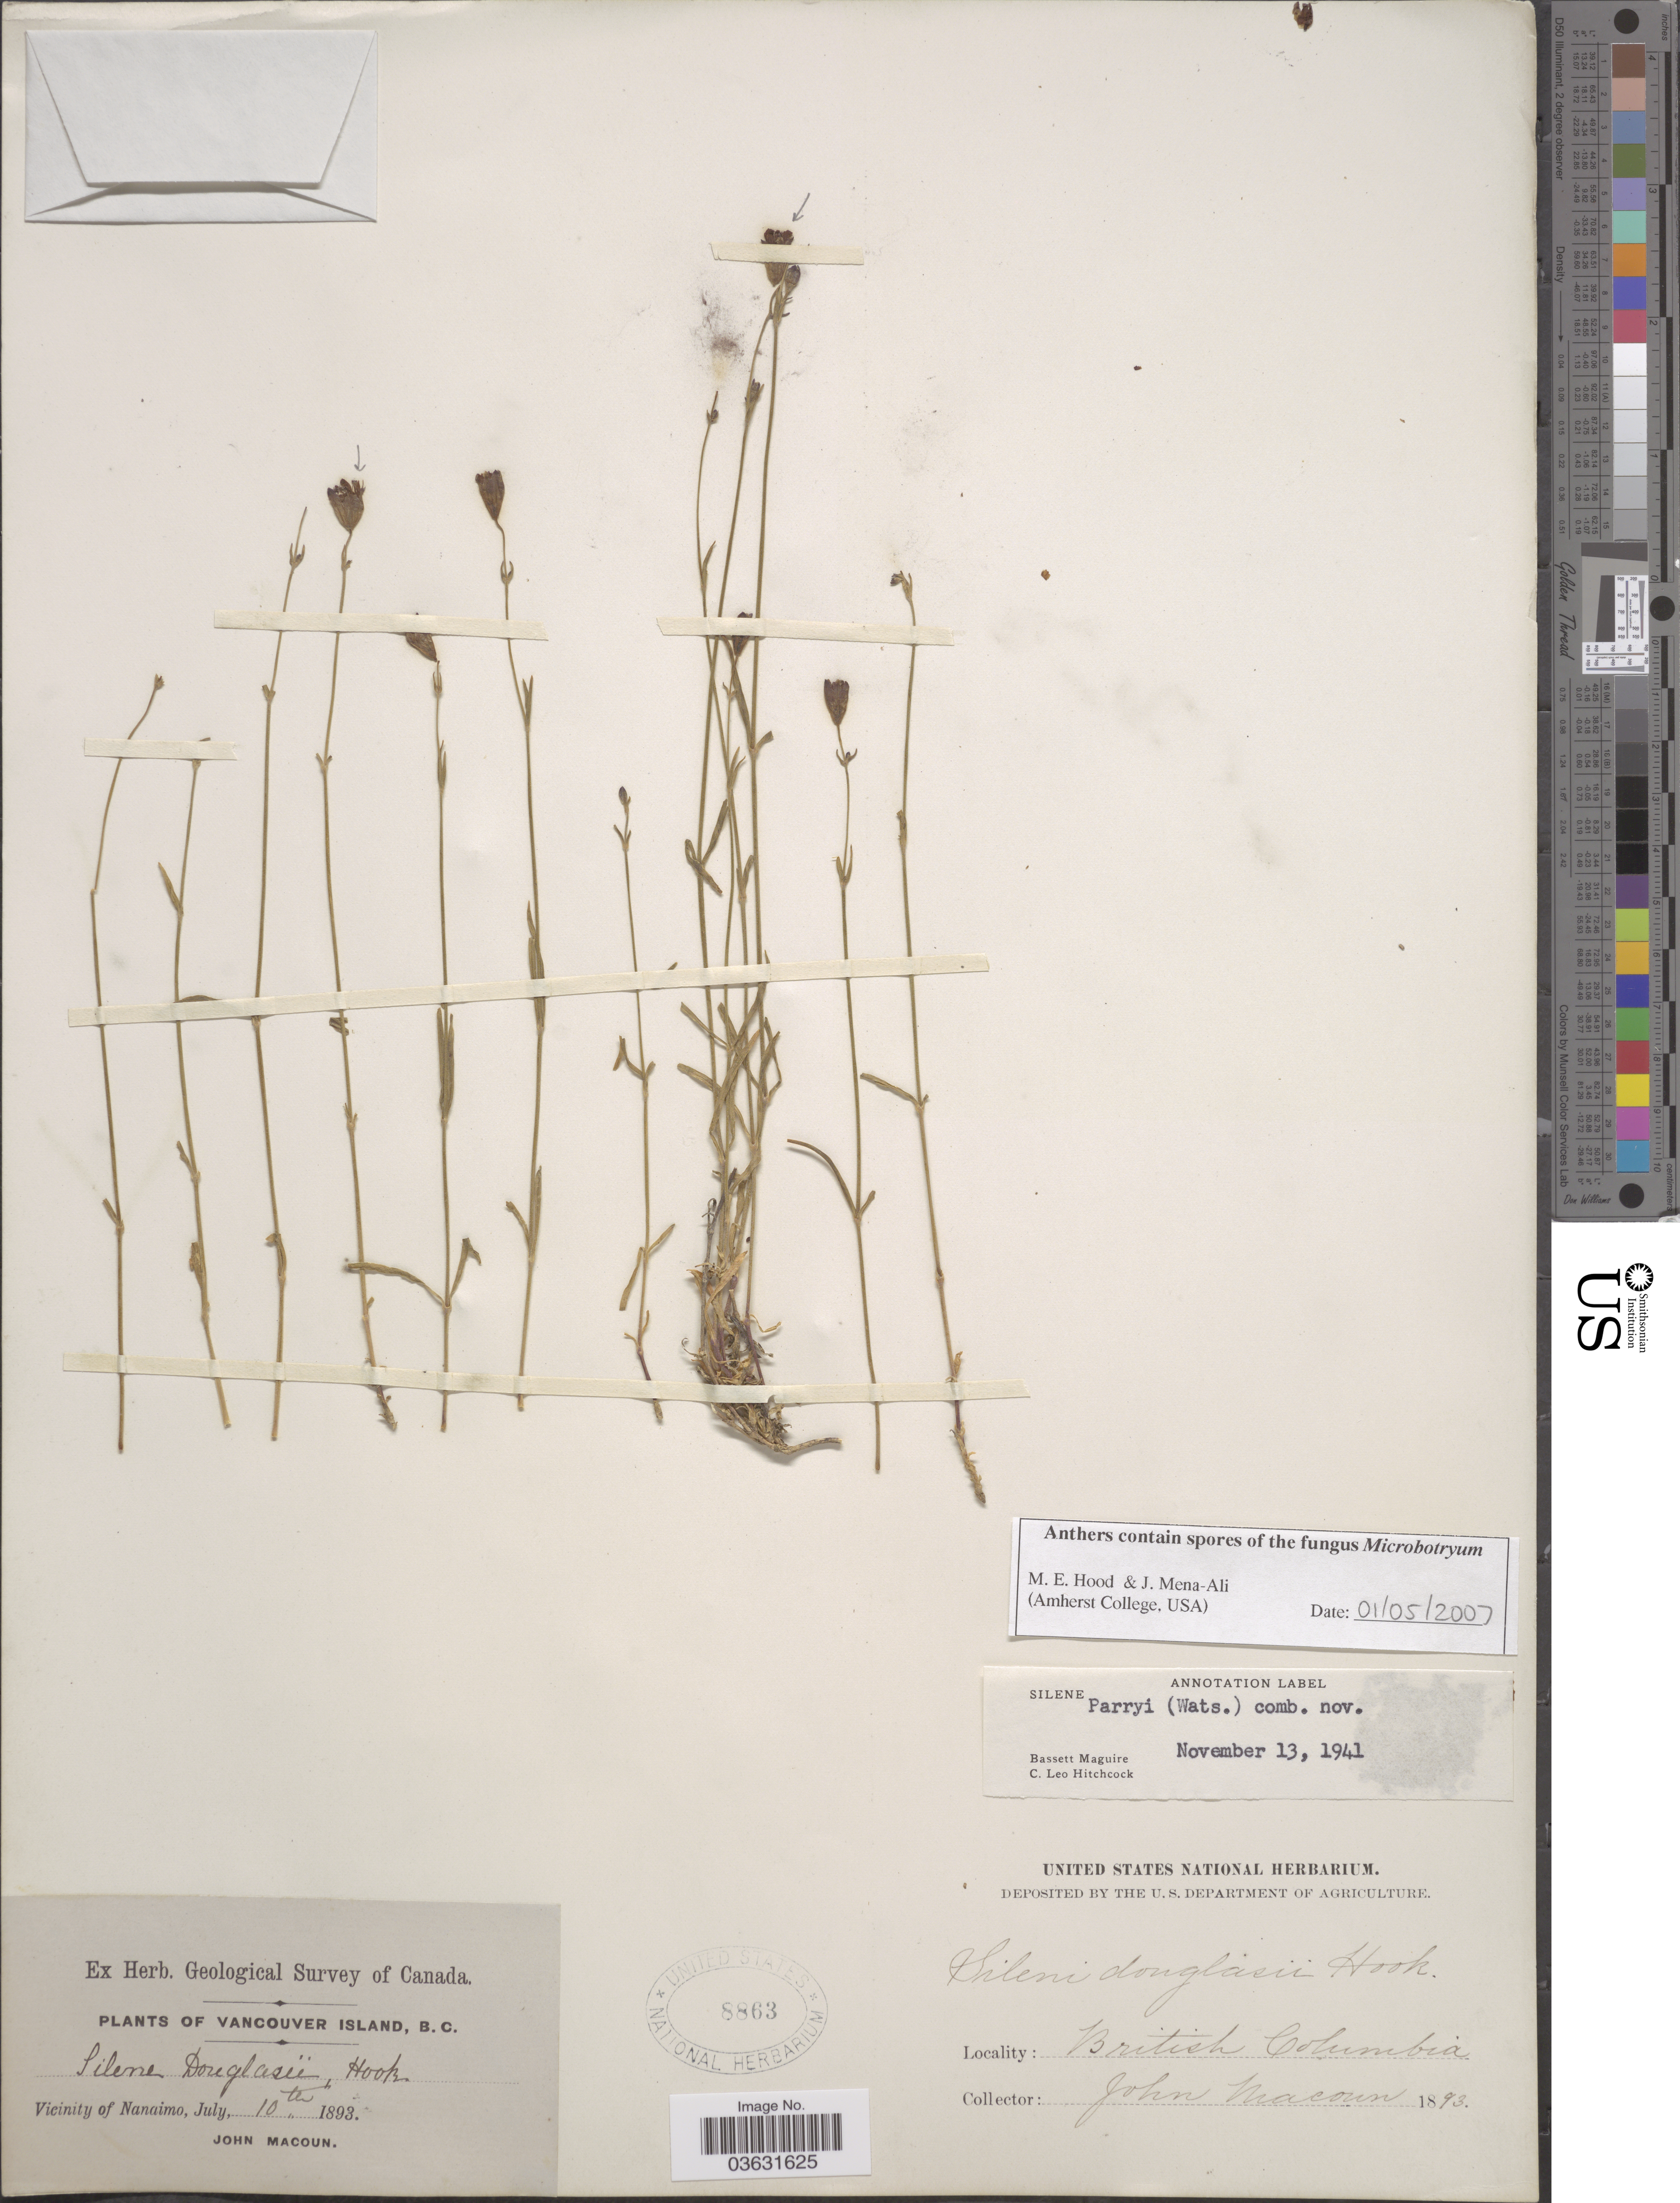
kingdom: Plantae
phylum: Tracheophyta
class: Magnoliopsida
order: Caryophyllales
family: Caryophyllaceae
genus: Silene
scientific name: Silene parryi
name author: (S. Watson) C.L. Hitchc. & Maguire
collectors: J. Macoun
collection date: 1893-07-10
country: Canada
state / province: British Columbia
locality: Vancouver Island. Vicinity of Nanaimo.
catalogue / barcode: US 8863